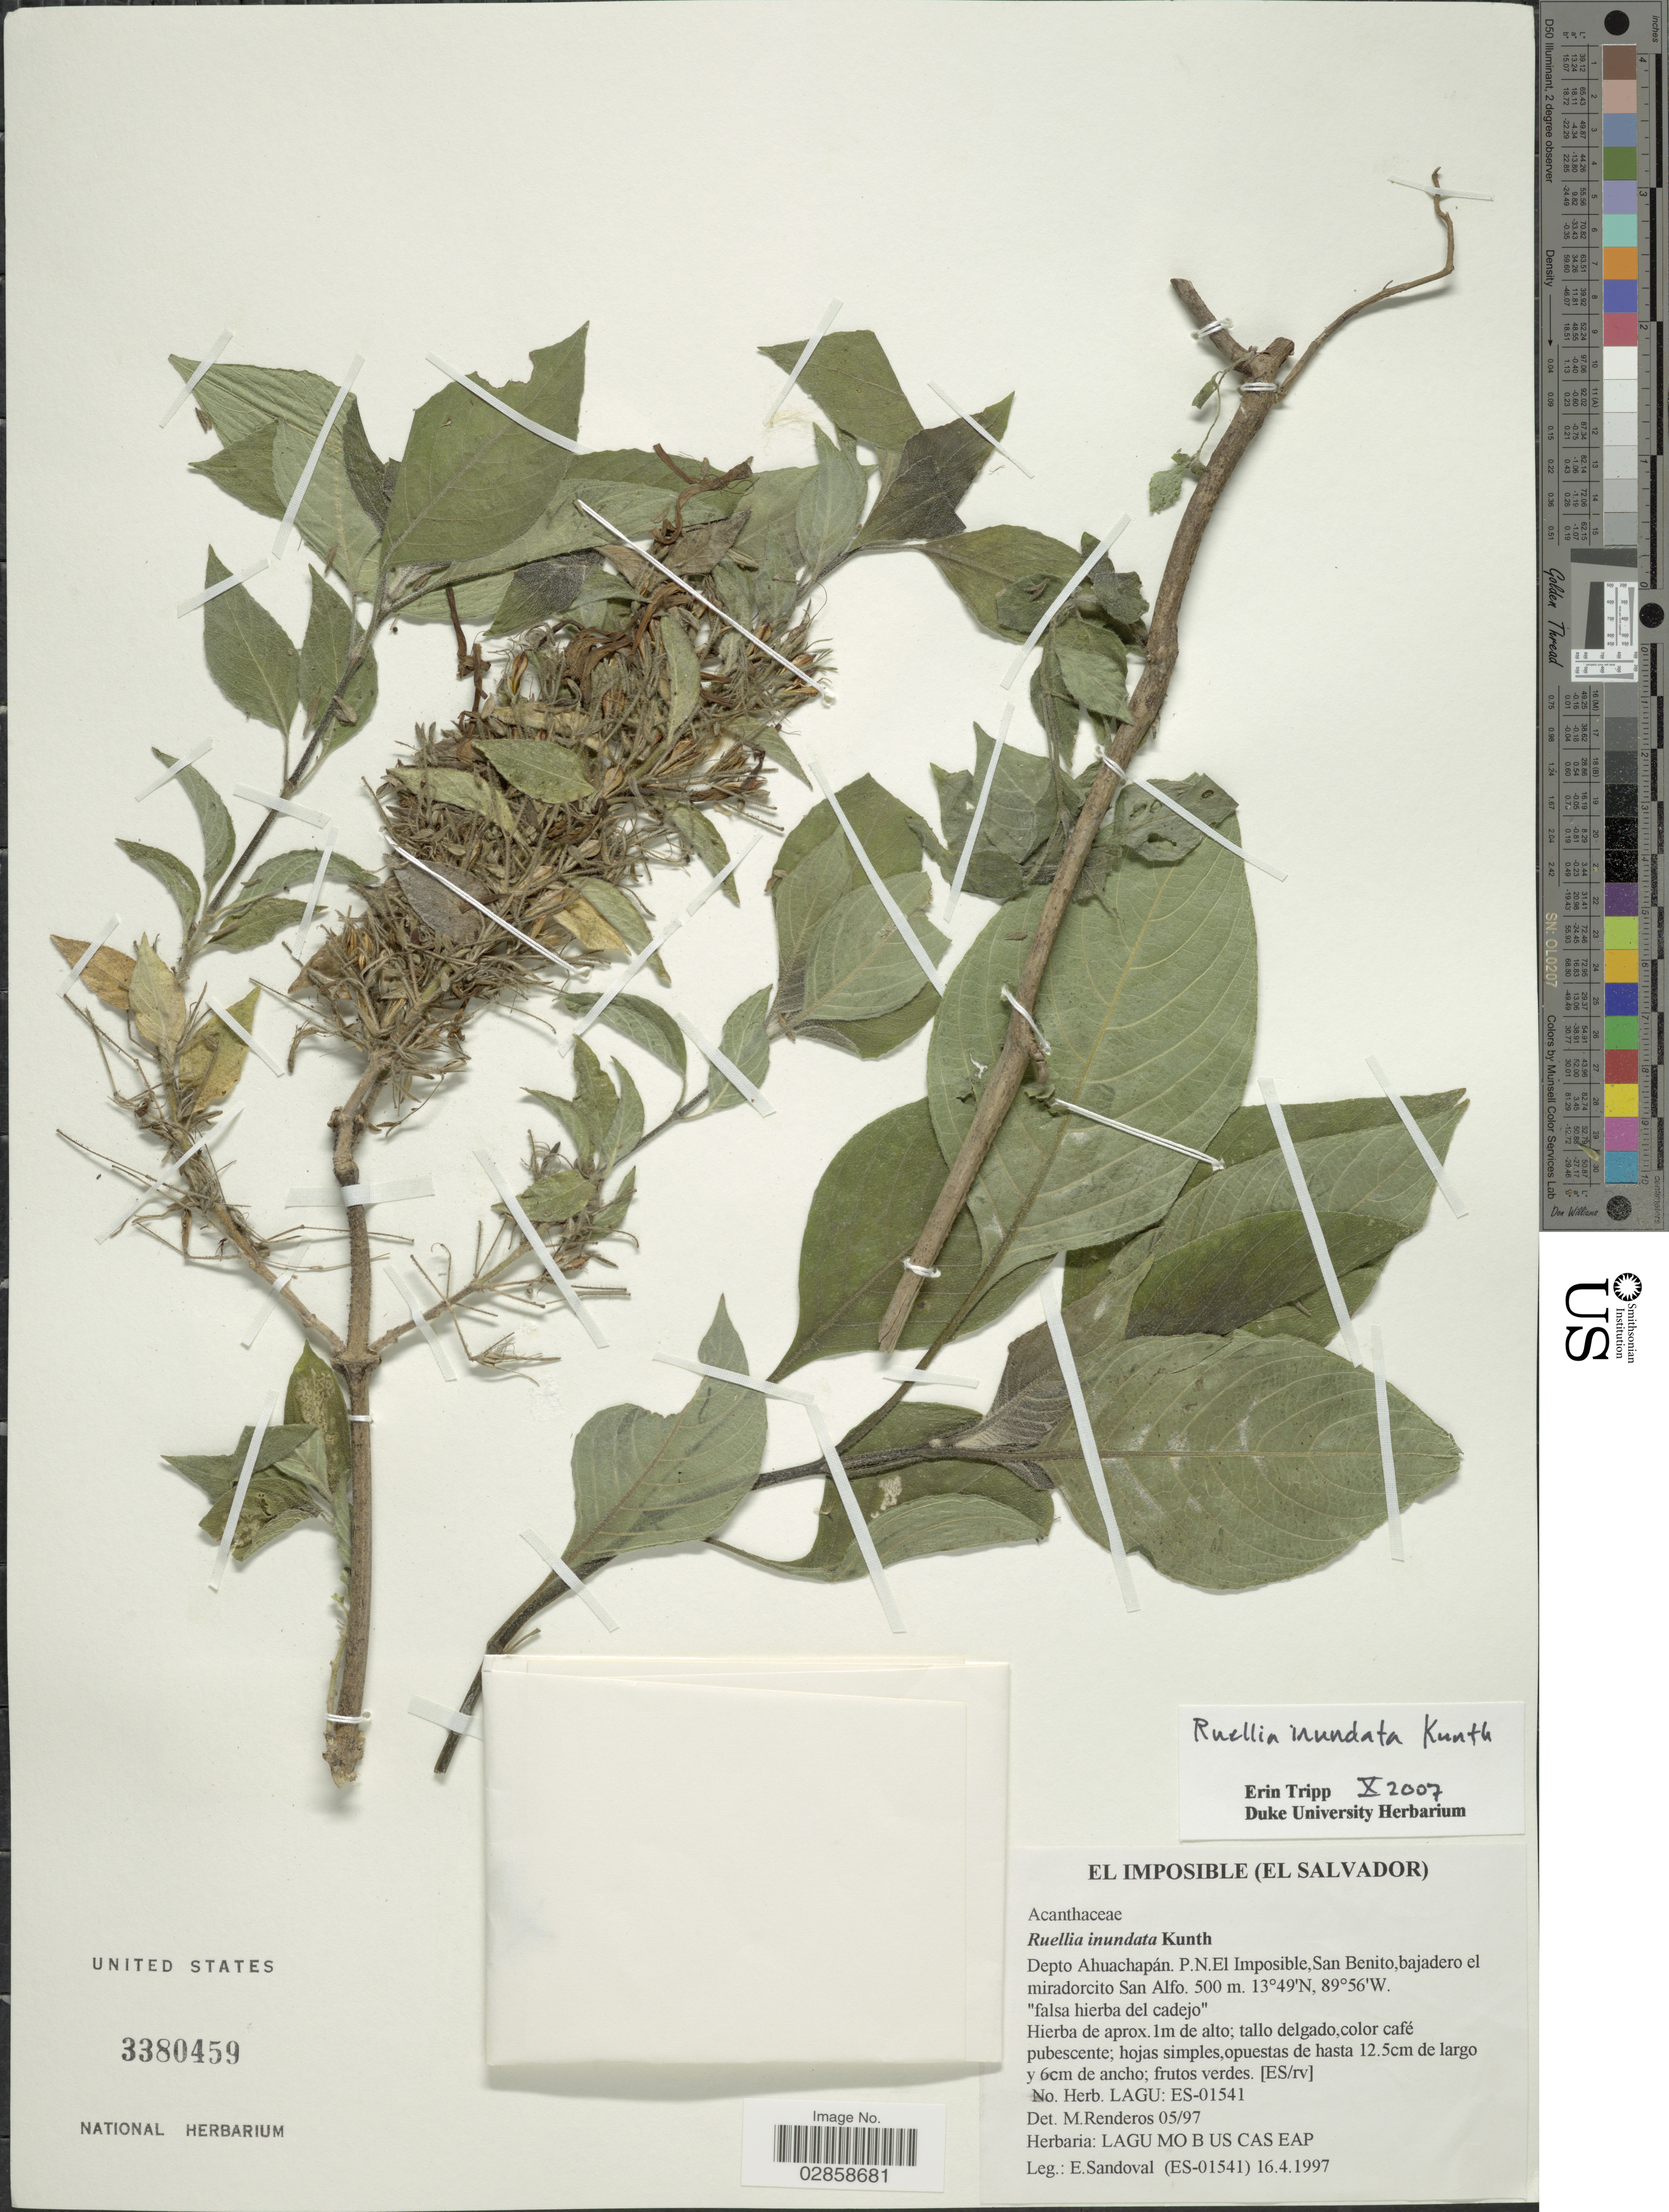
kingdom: Plantae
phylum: Tracheophyta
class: Magnoliopsida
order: Lamiales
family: Acanthaceae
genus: Ruellia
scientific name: Ruellia inundata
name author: Kunth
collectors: E. Sandoval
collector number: (ES-01541)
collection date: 1997-04-16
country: El Salvador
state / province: Ahuachapan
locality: Depto Ahuachapán. P.N. El Imposible, San Benito, bajadero el miradorcito San Alfo.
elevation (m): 500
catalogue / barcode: US 3380459